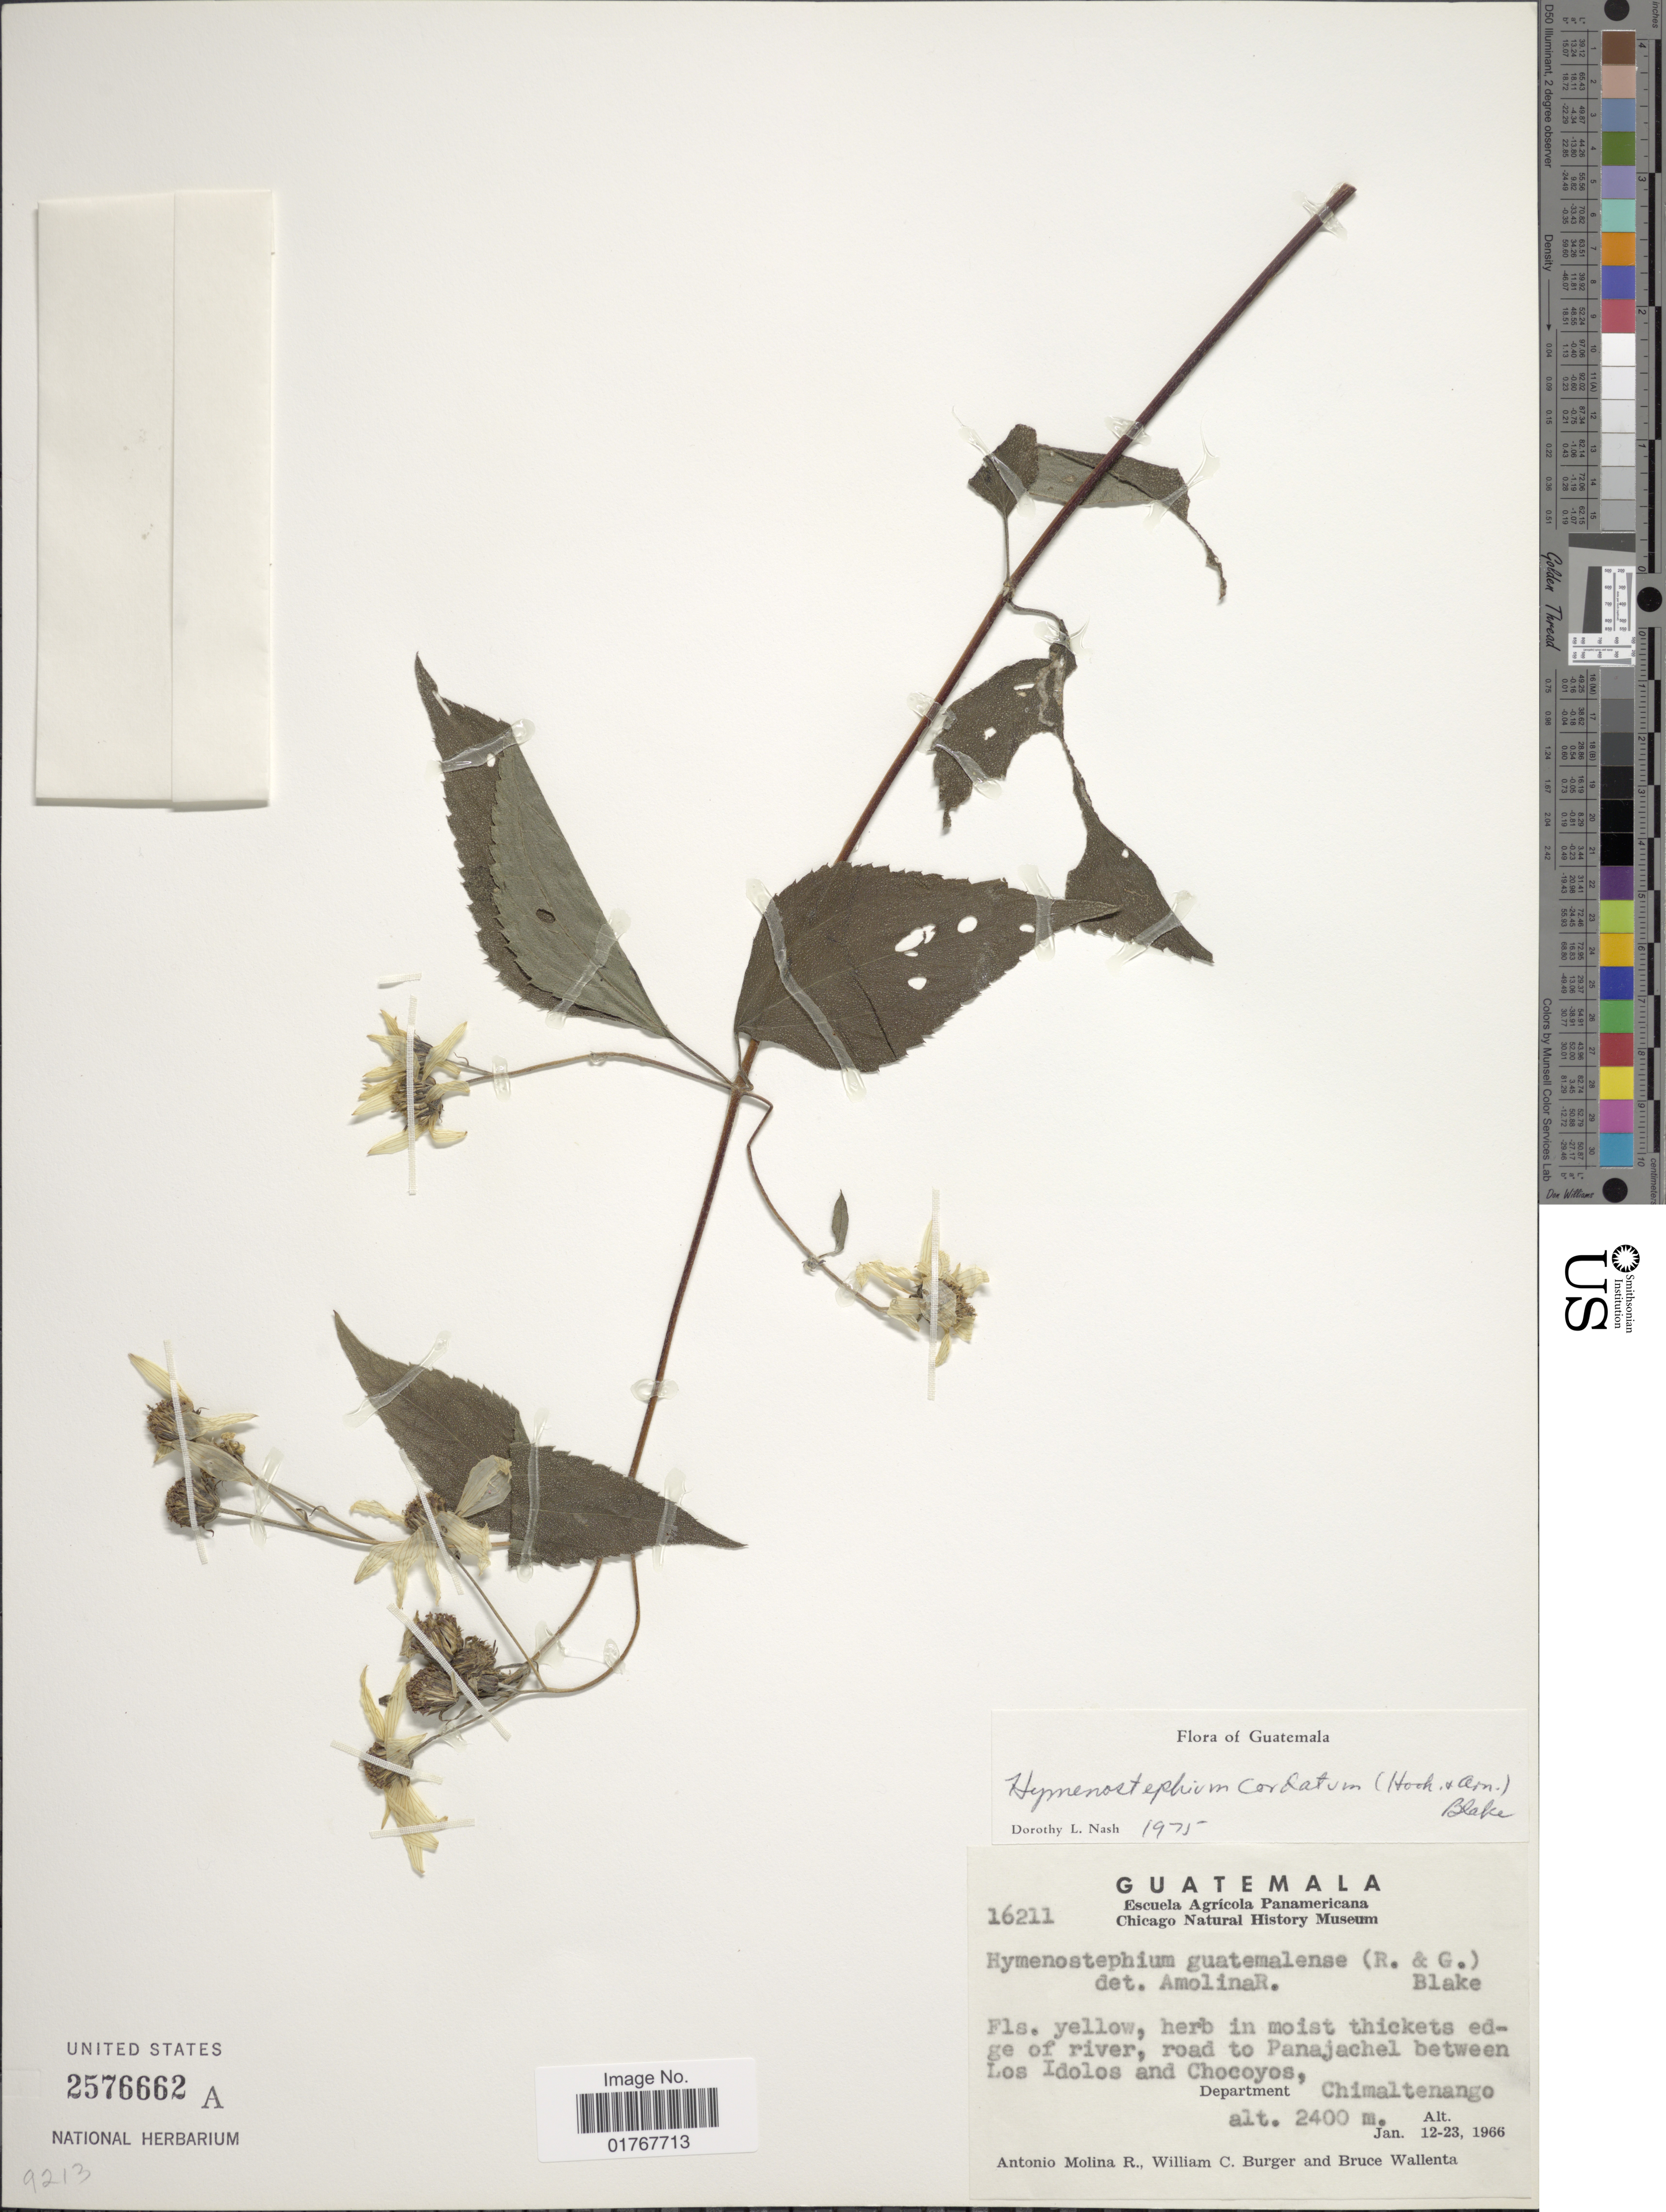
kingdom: Plantae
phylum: Tracheophyta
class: Magnoliopsida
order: Asterales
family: Asteraceae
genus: Viguiera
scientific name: Viguiera cordata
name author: (Hook. & Arn.) D'Arcy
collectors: A. Molina R., W. Burger & B. Wallenta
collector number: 16211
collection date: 1966-01-12/1966-01-23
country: Guatemala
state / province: Chimaltenango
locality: Herb in moist thickets edge of river, road to Panajachel between LOs Idolos and Chocoyos, Department Chimaltenango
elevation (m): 2400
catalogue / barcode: US 2576662A